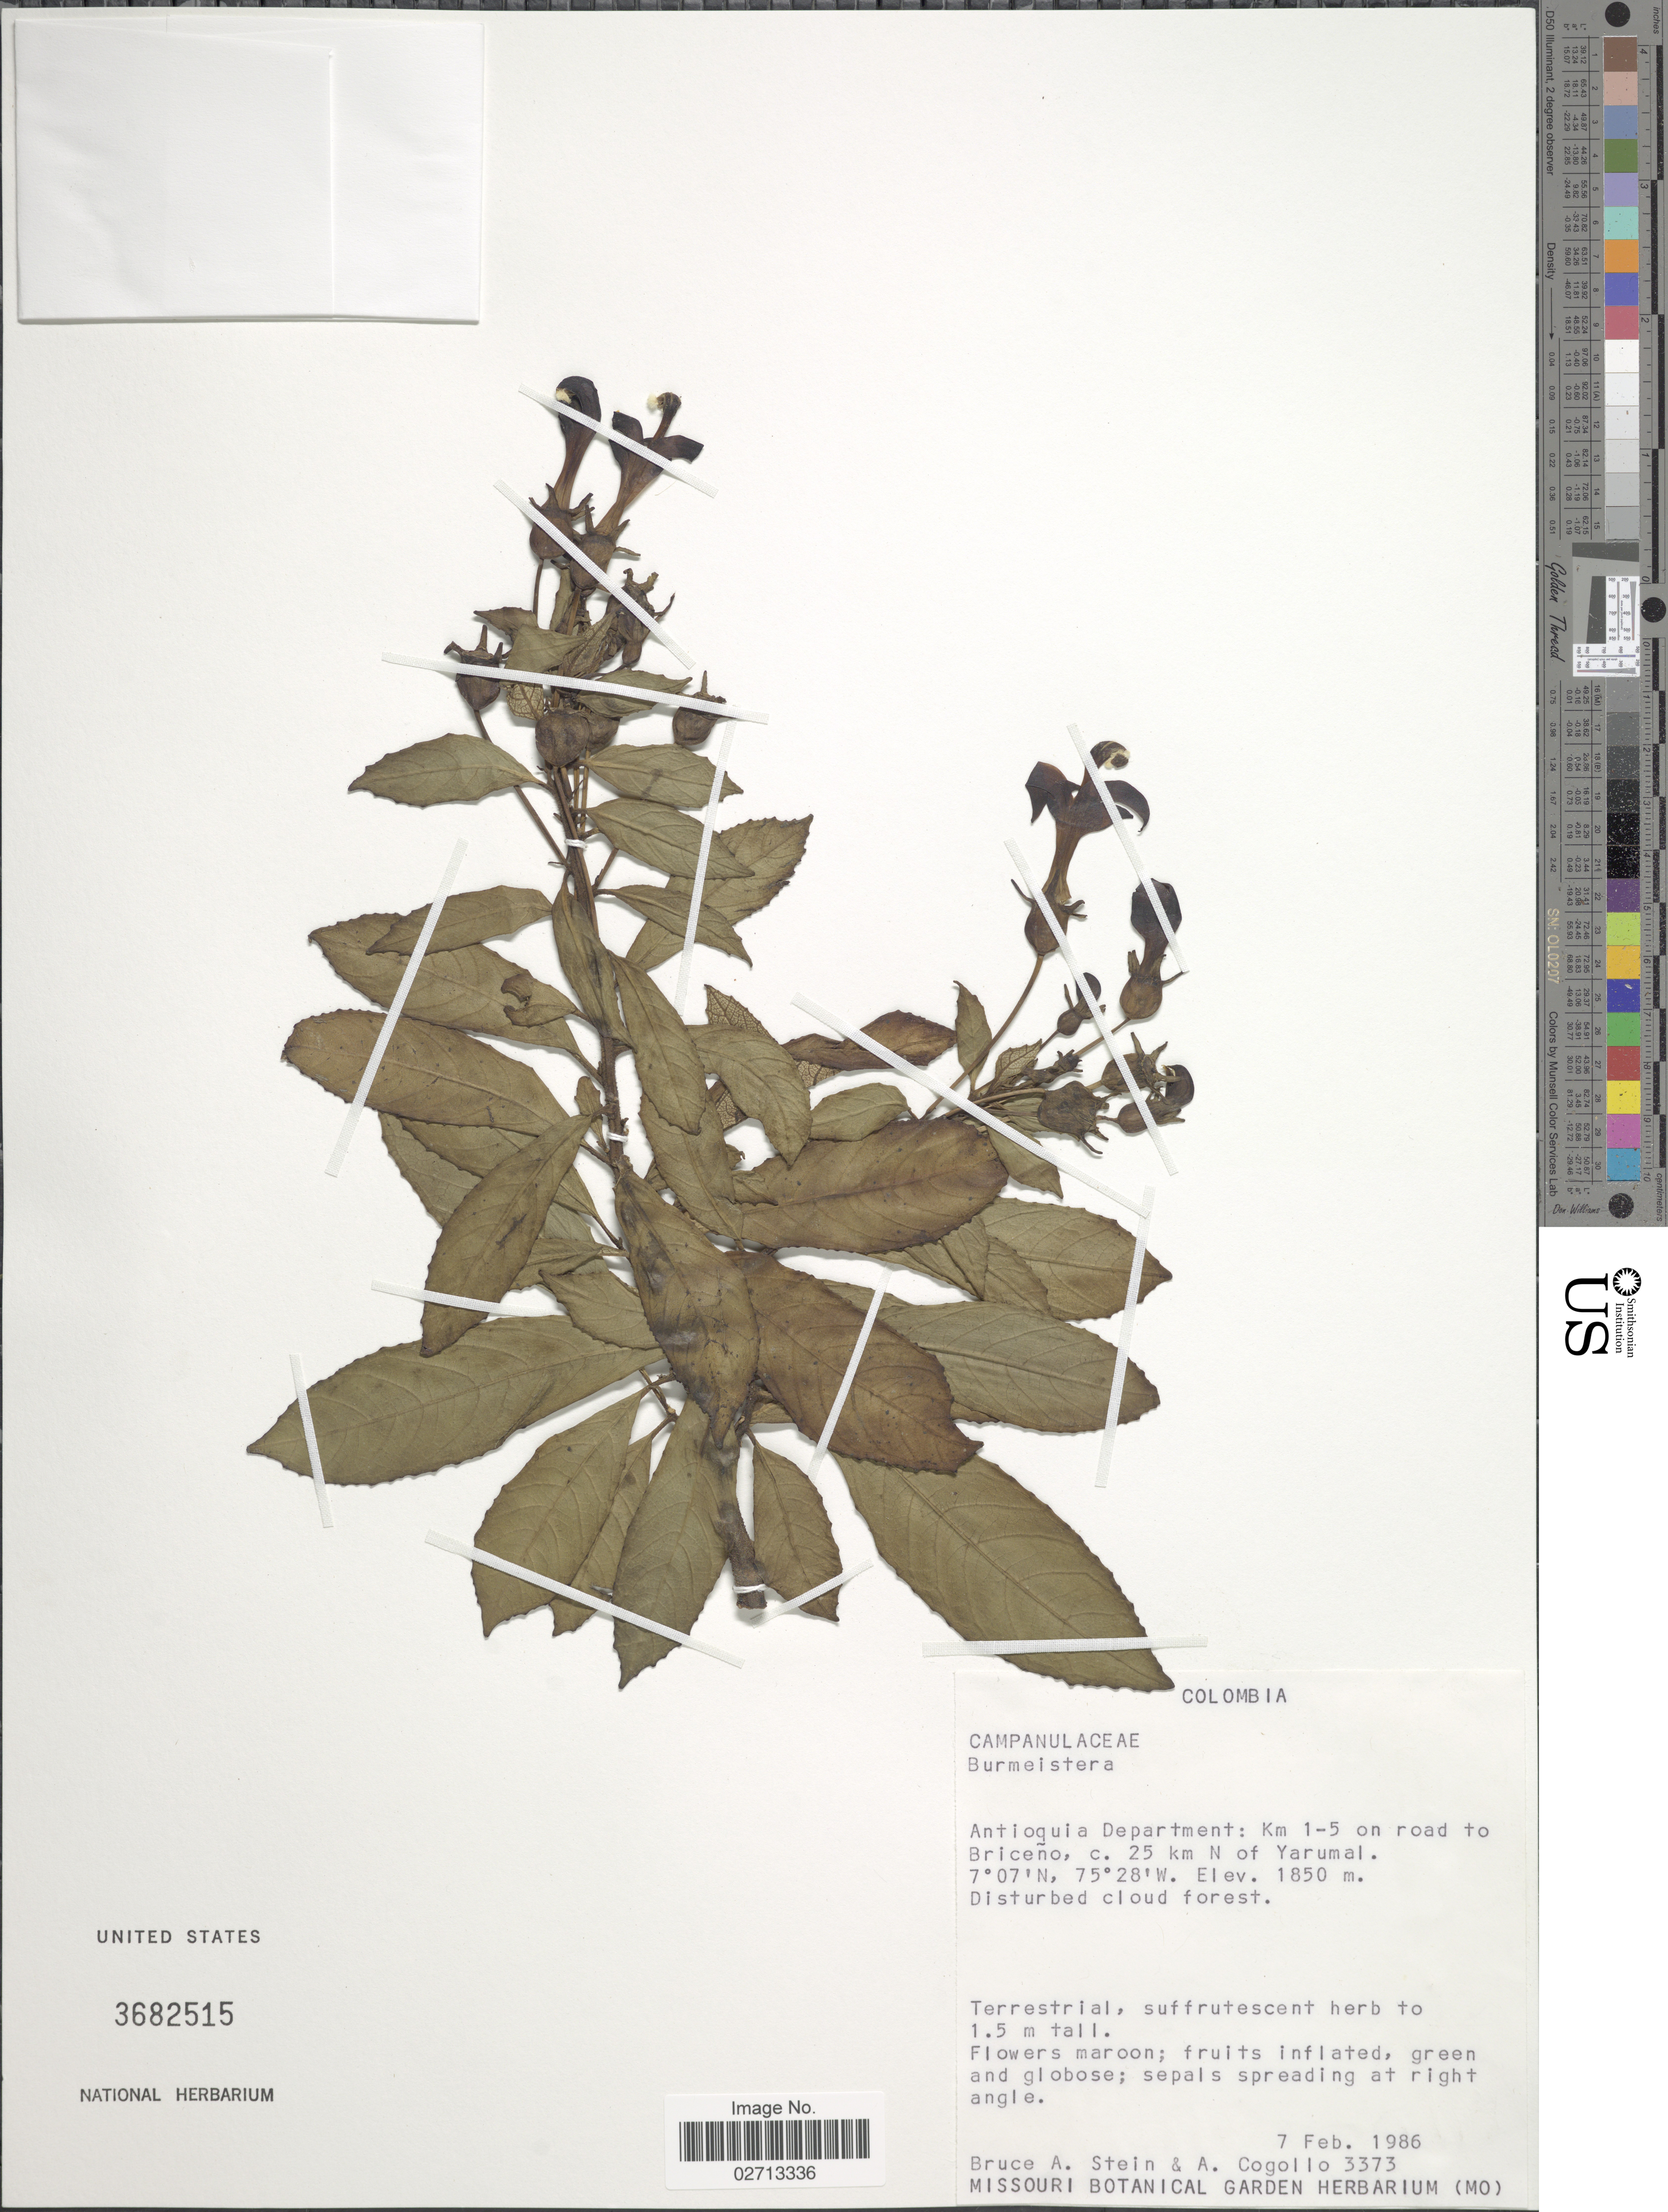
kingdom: Plantae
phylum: Tracheophyta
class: Magnoliopsida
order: Asterales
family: Campanulaceae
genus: Burmeistera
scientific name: Burmeistera sp.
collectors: B. A. Stein & A. Cogollo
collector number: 3373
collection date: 1986-02-07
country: Colombia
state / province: Antioquia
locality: Km 1-5 on road to Briceño, c. 25 km N of Yarumal.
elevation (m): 1850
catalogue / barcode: US 3682515